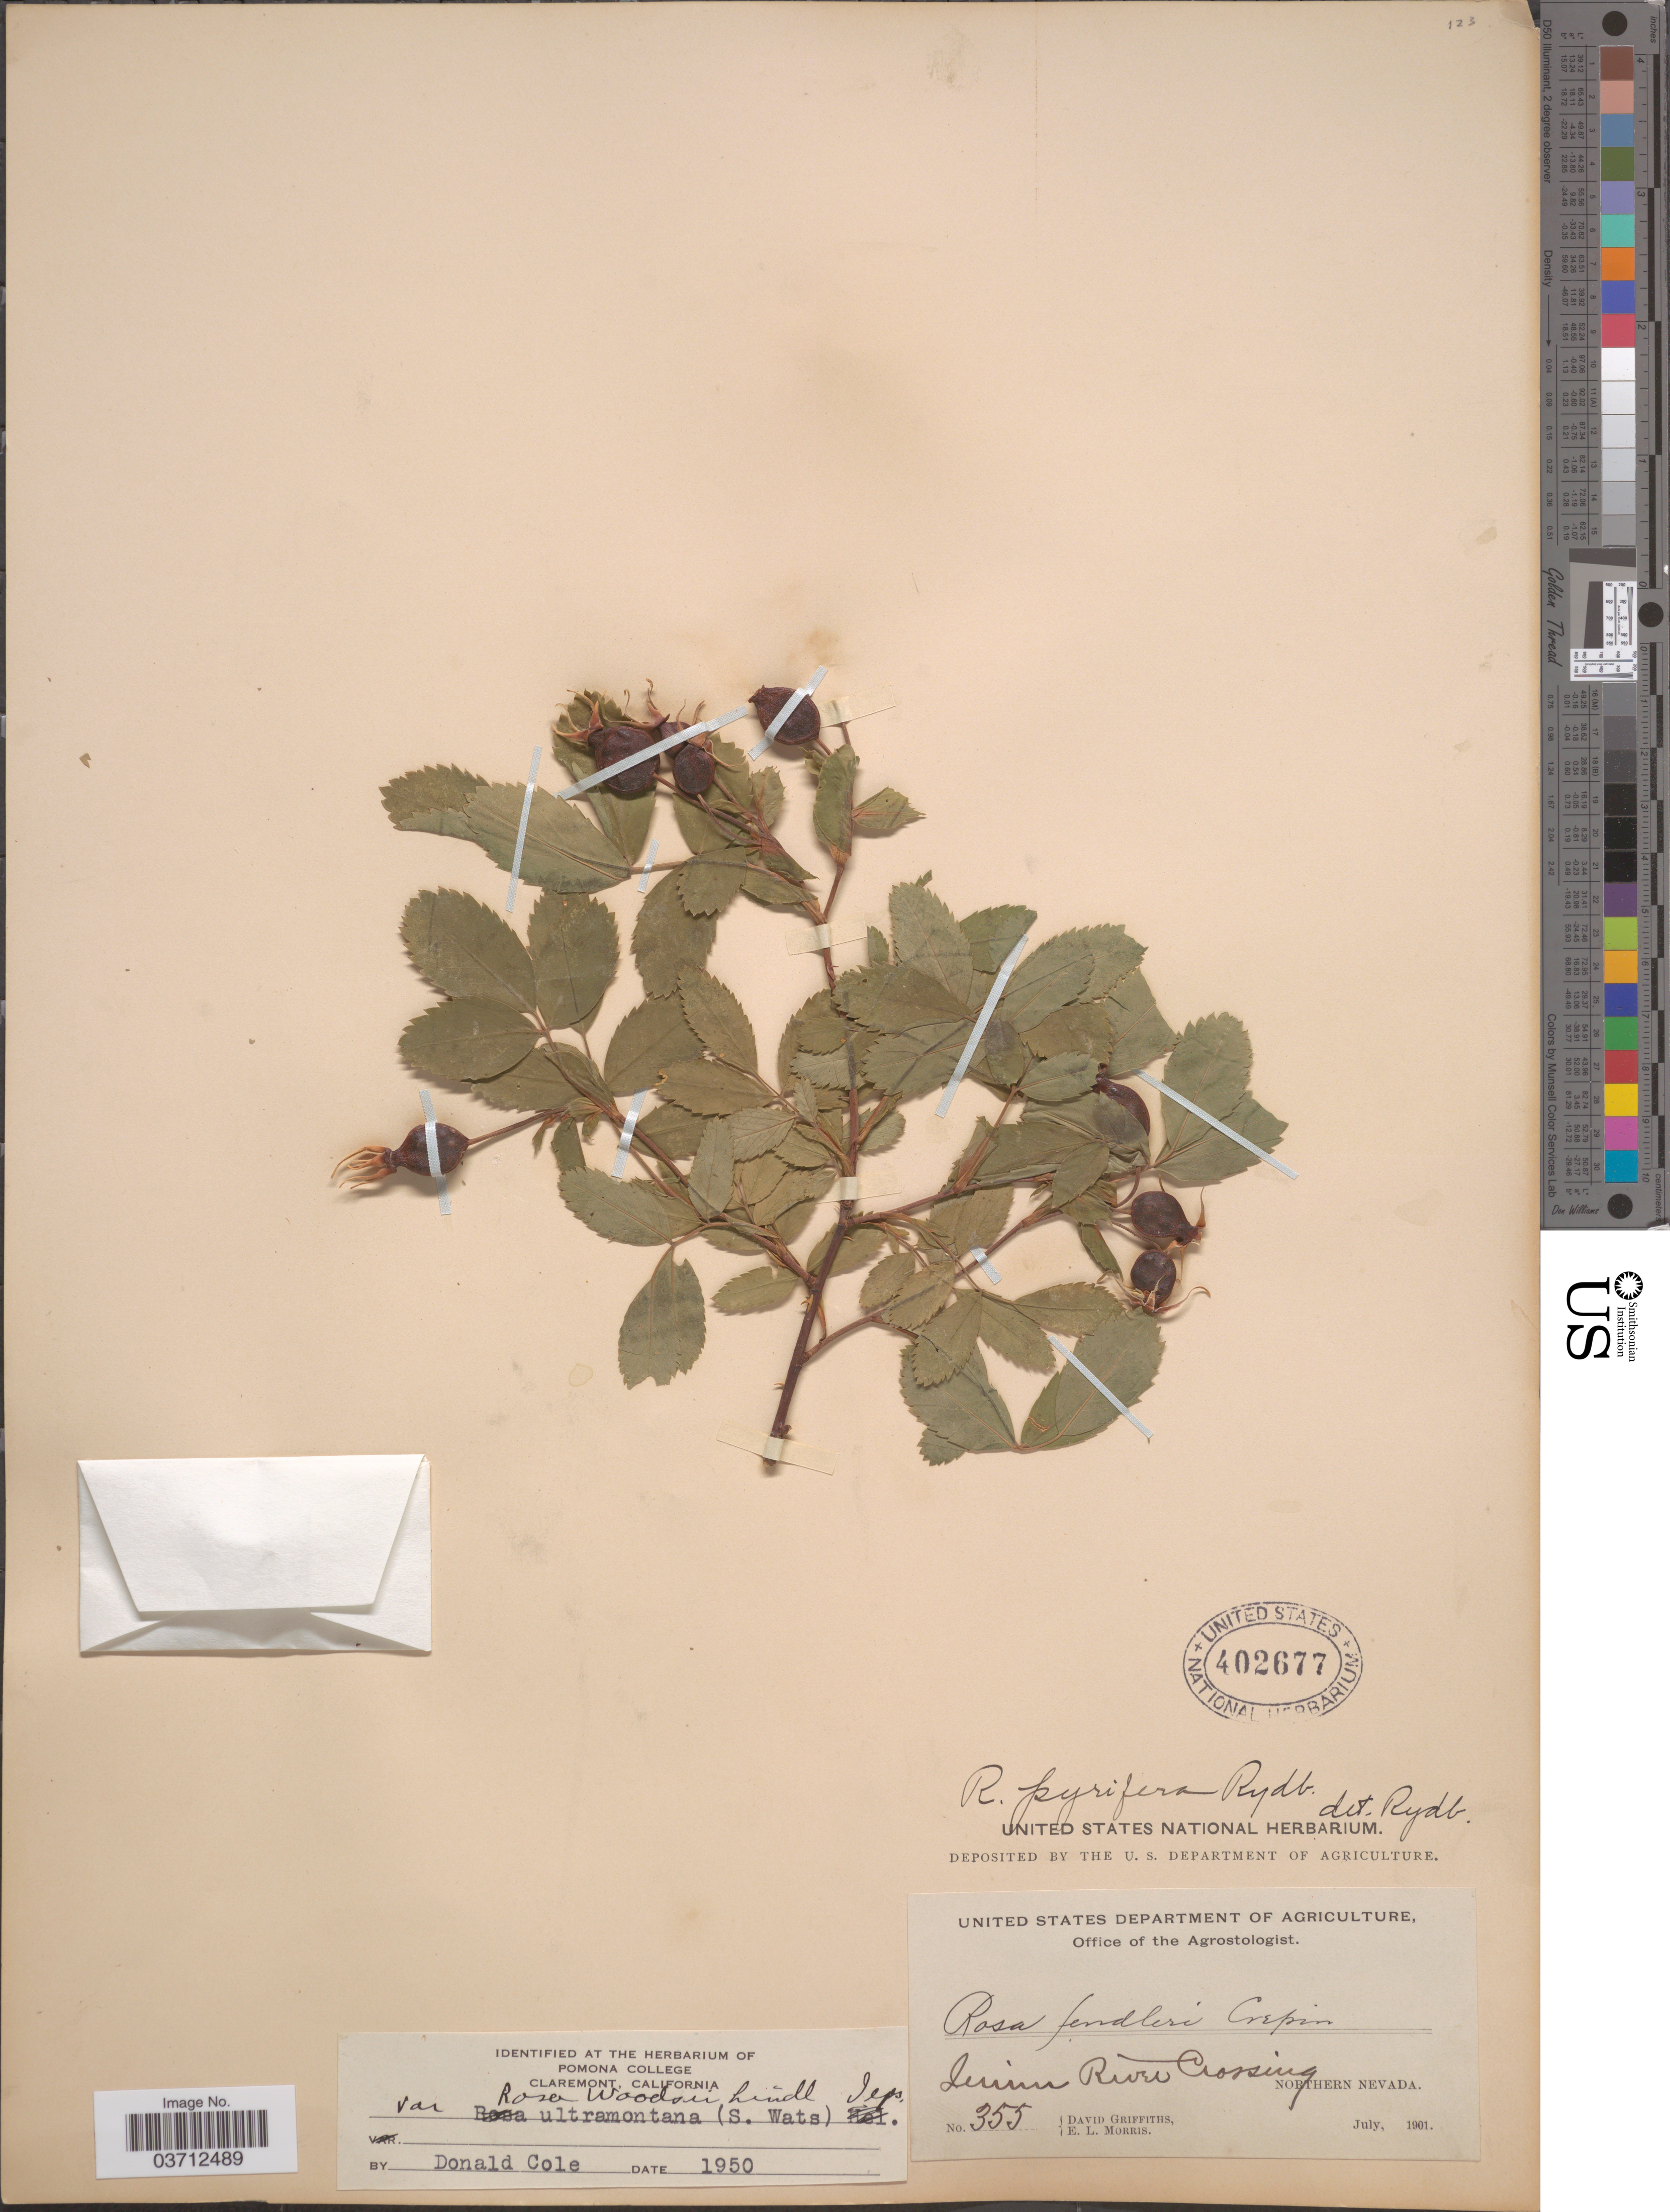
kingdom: Plantae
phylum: Tracheophyta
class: Magnoliopsida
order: Rosales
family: Rosaceae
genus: Rosa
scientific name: Rosa woodsii var. ultramontana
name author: Lindl.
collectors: D. Griffiths & E. Morris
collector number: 355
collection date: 1901-07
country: United States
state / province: Nevada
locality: Quinn River Crossing. Northern Nevada.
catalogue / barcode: US 402677